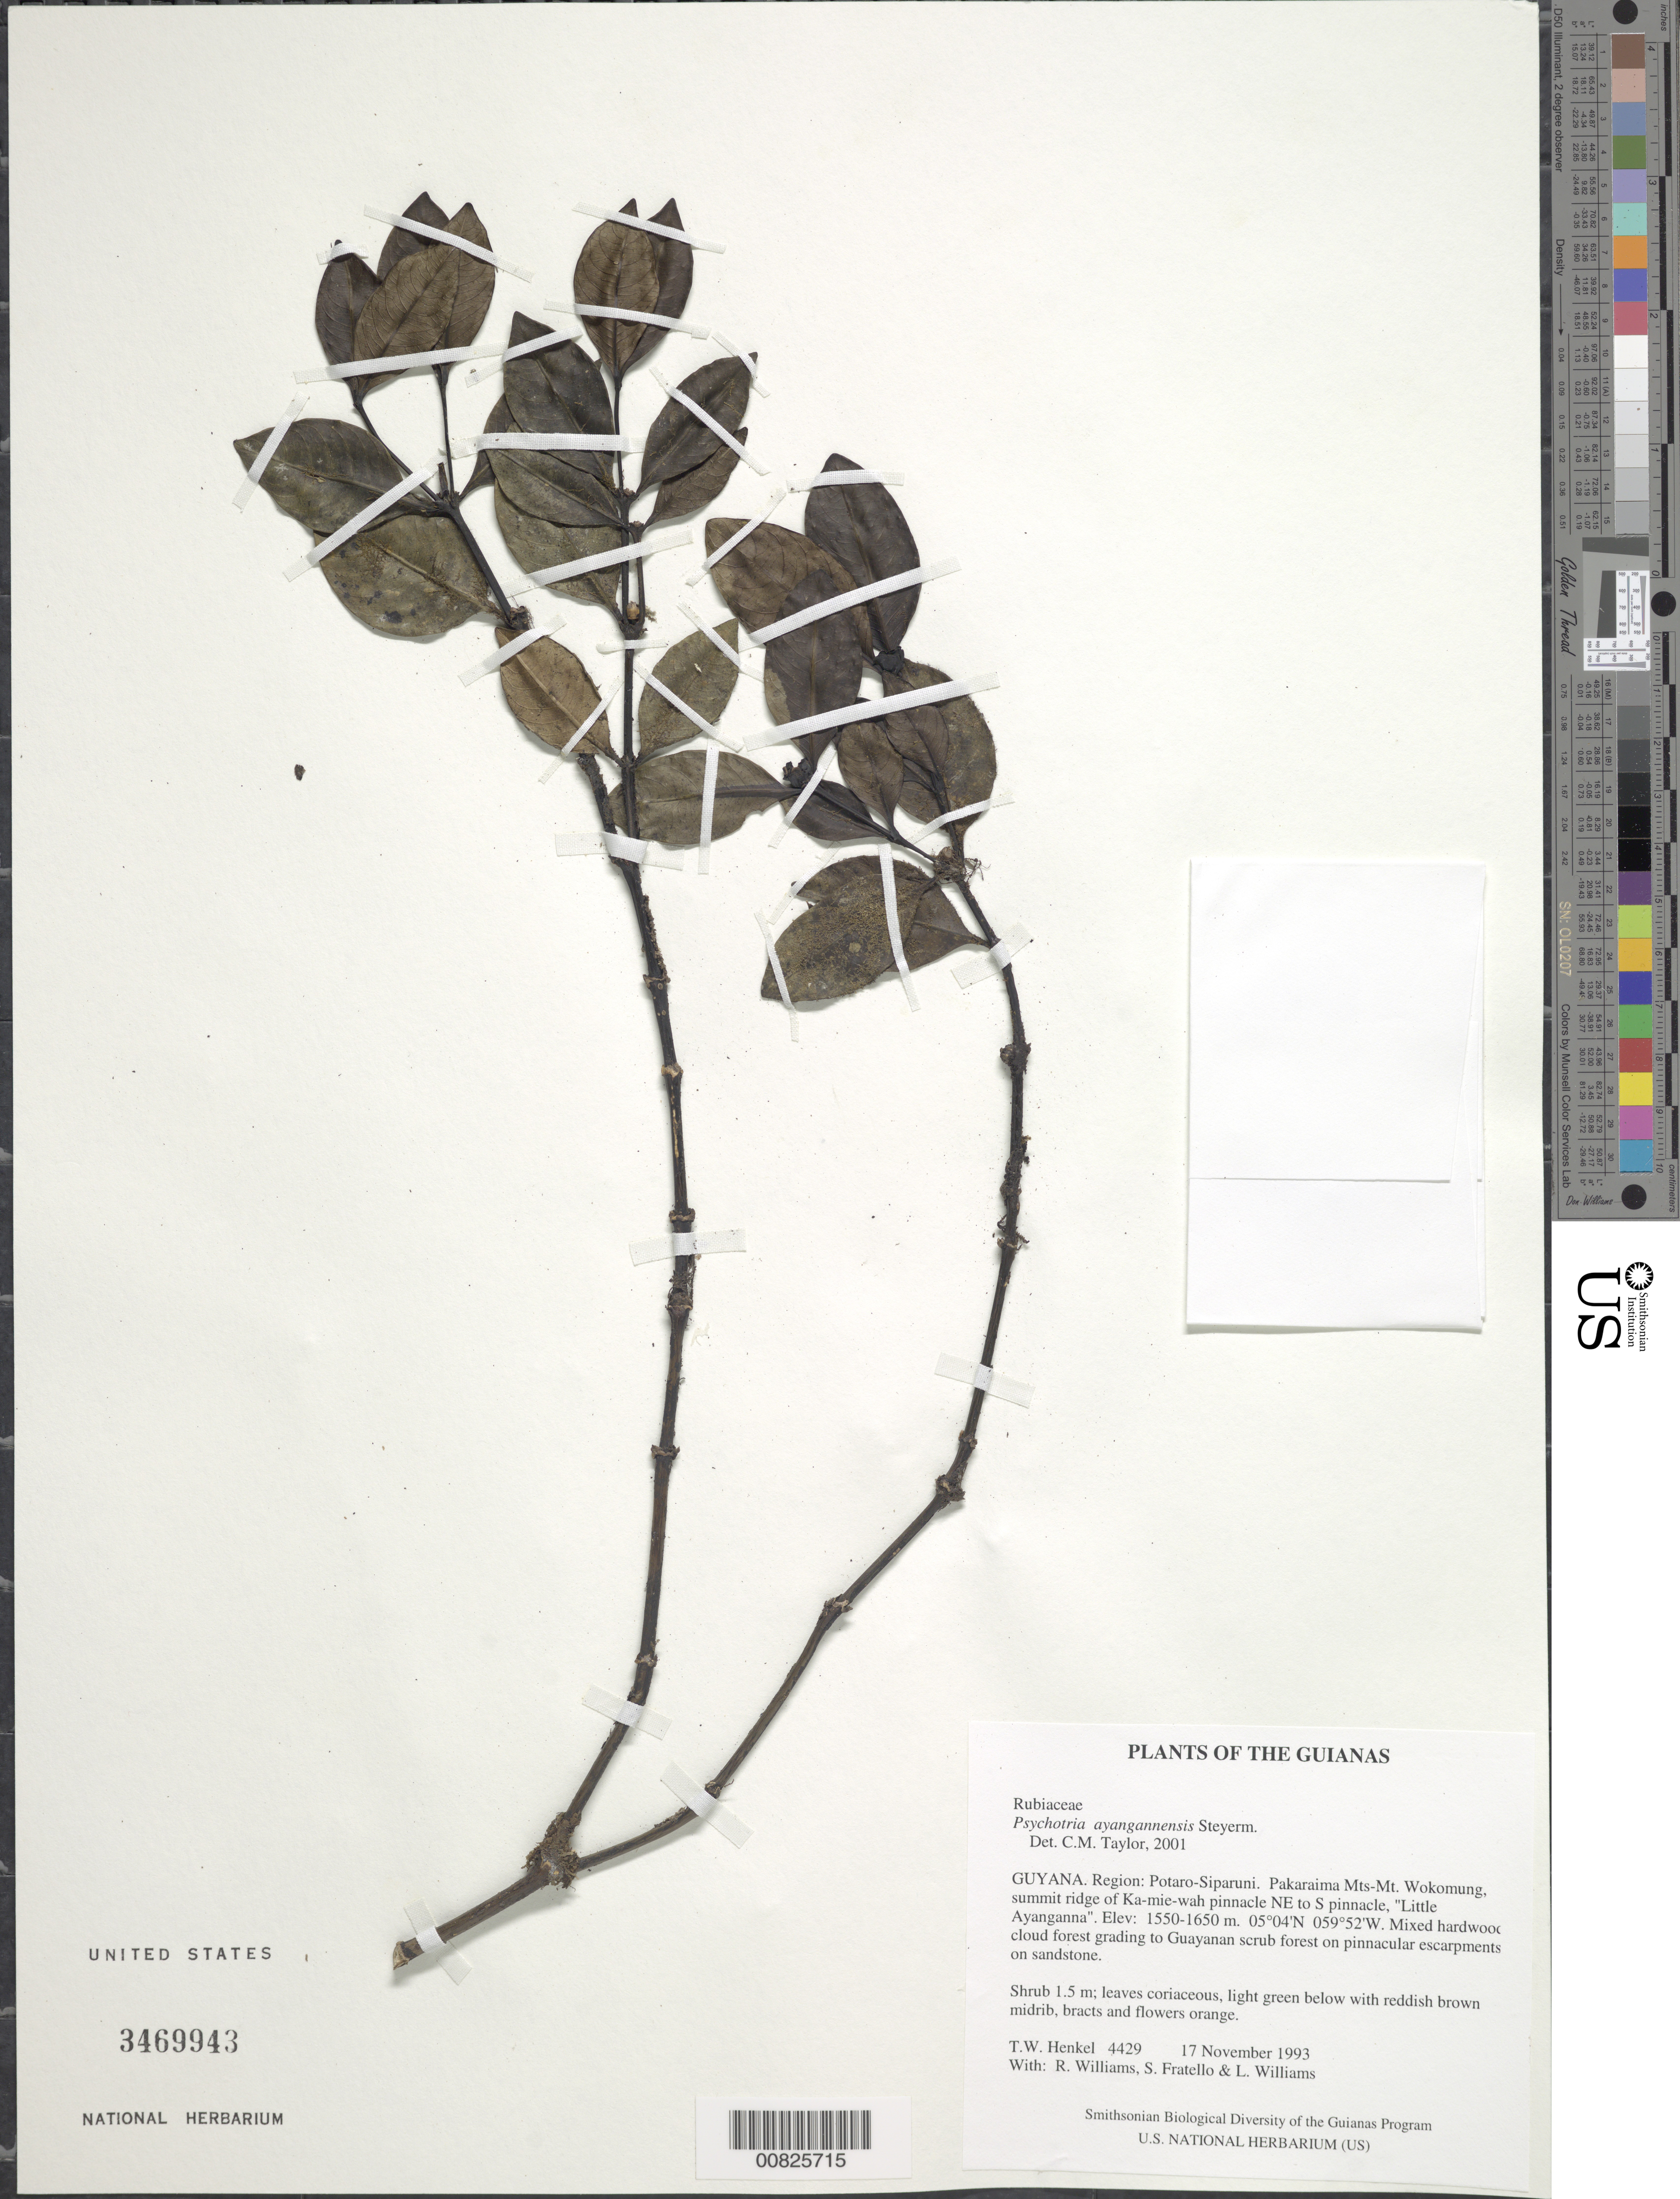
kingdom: Plantae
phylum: Tracheophyta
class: Magnoliopsida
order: Gentianales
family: Rubiaceae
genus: Palicourea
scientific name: Palicourea ayangannensis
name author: (Steyerm.) Delprete & J.H. Kirkbr.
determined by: Kirkbride, J. H., Jr.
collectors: T. Henkel, R. Williams, S. Fratello & L. Williams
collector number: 4429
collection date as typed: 17 November 1993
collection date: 1993-11-17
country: Guyana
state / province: Potaro-Siparuni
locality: Pakaraima Mts-Mt. Wokomung, summit ridge of Ka-mie-wah pinnacle NE to S pinnacle, "Little Ayanganna"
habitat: Mixed hardwood cloud forest grading to Guayanan scrub forest on pinnacular escarpments; on sandstone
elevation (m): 1550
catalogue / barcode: US 3469943